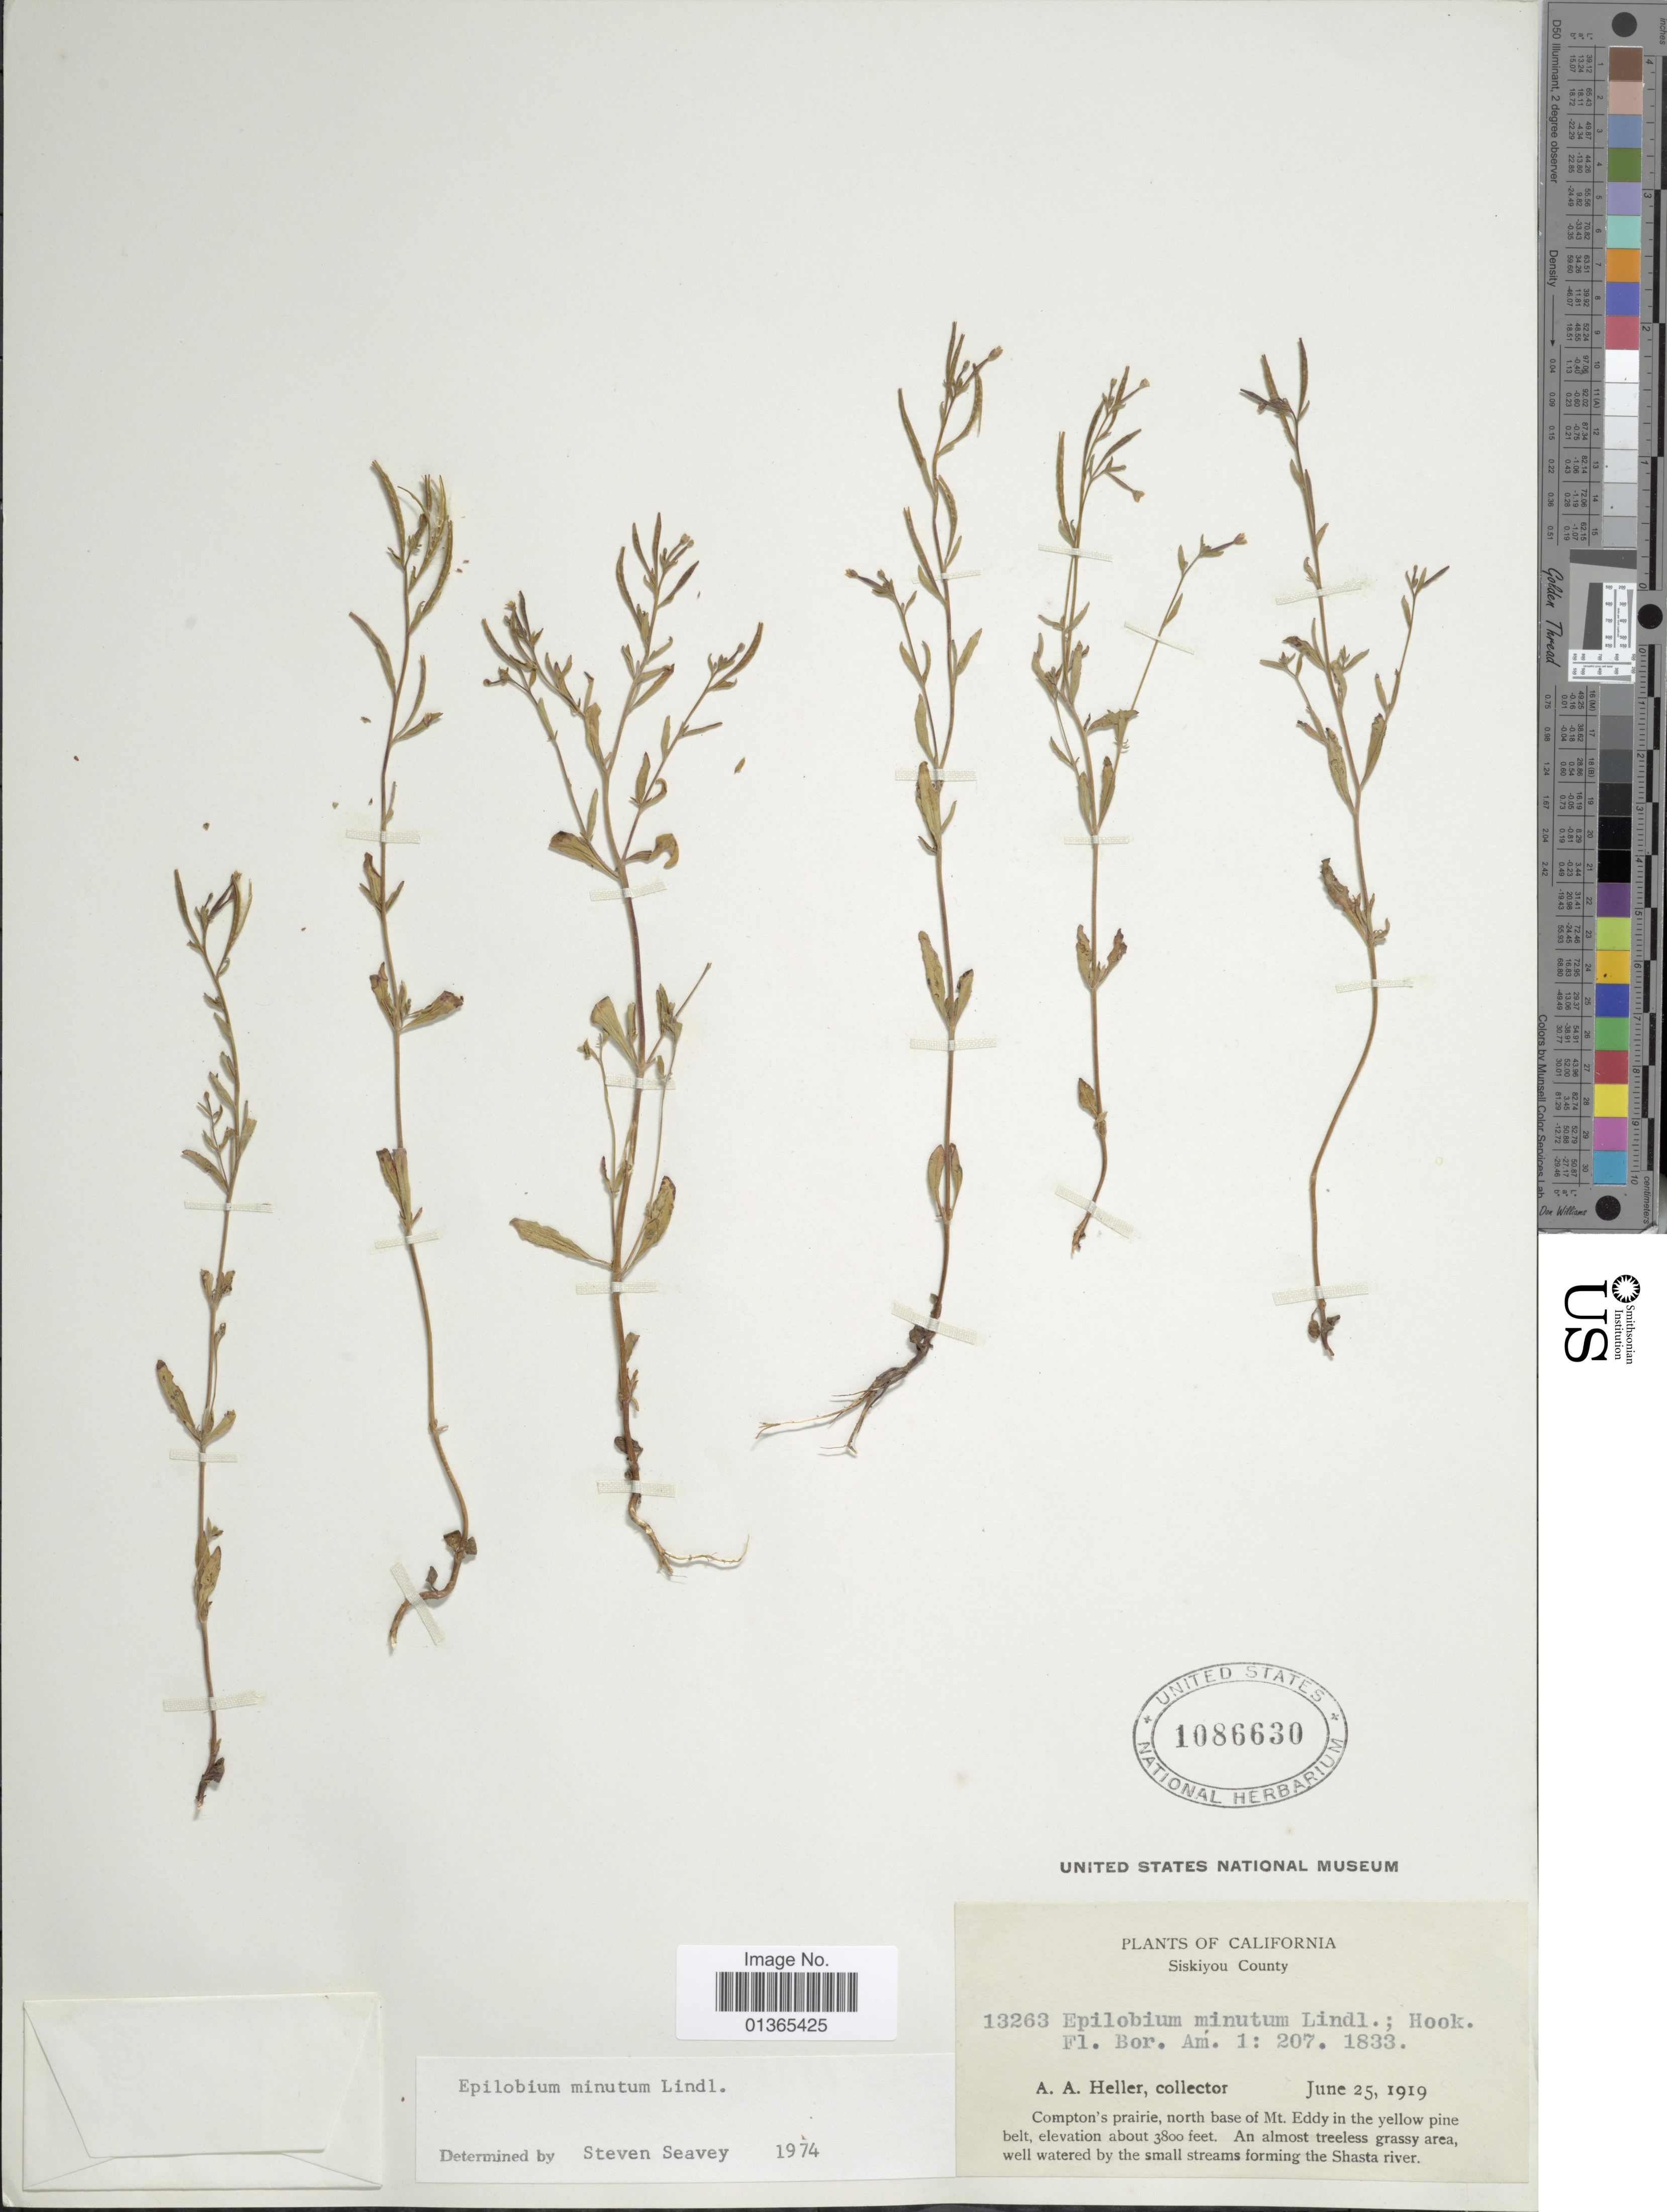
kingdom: Plantae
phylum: Tracheophyta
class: Magnoliopsida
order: Myrtales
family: Onagraceae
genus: Epilobium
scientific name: Epilobium minutum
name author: Lindl. ex Lehm.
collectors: A. A. Heller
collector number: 13263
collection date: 1919-06-25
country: United States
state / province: California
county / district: Siskiyou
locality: Siskiyou County. Compton's prairie, north base of Mt. Eddy in the yellow pine belt.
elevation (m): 1158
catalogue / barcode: US 1086630